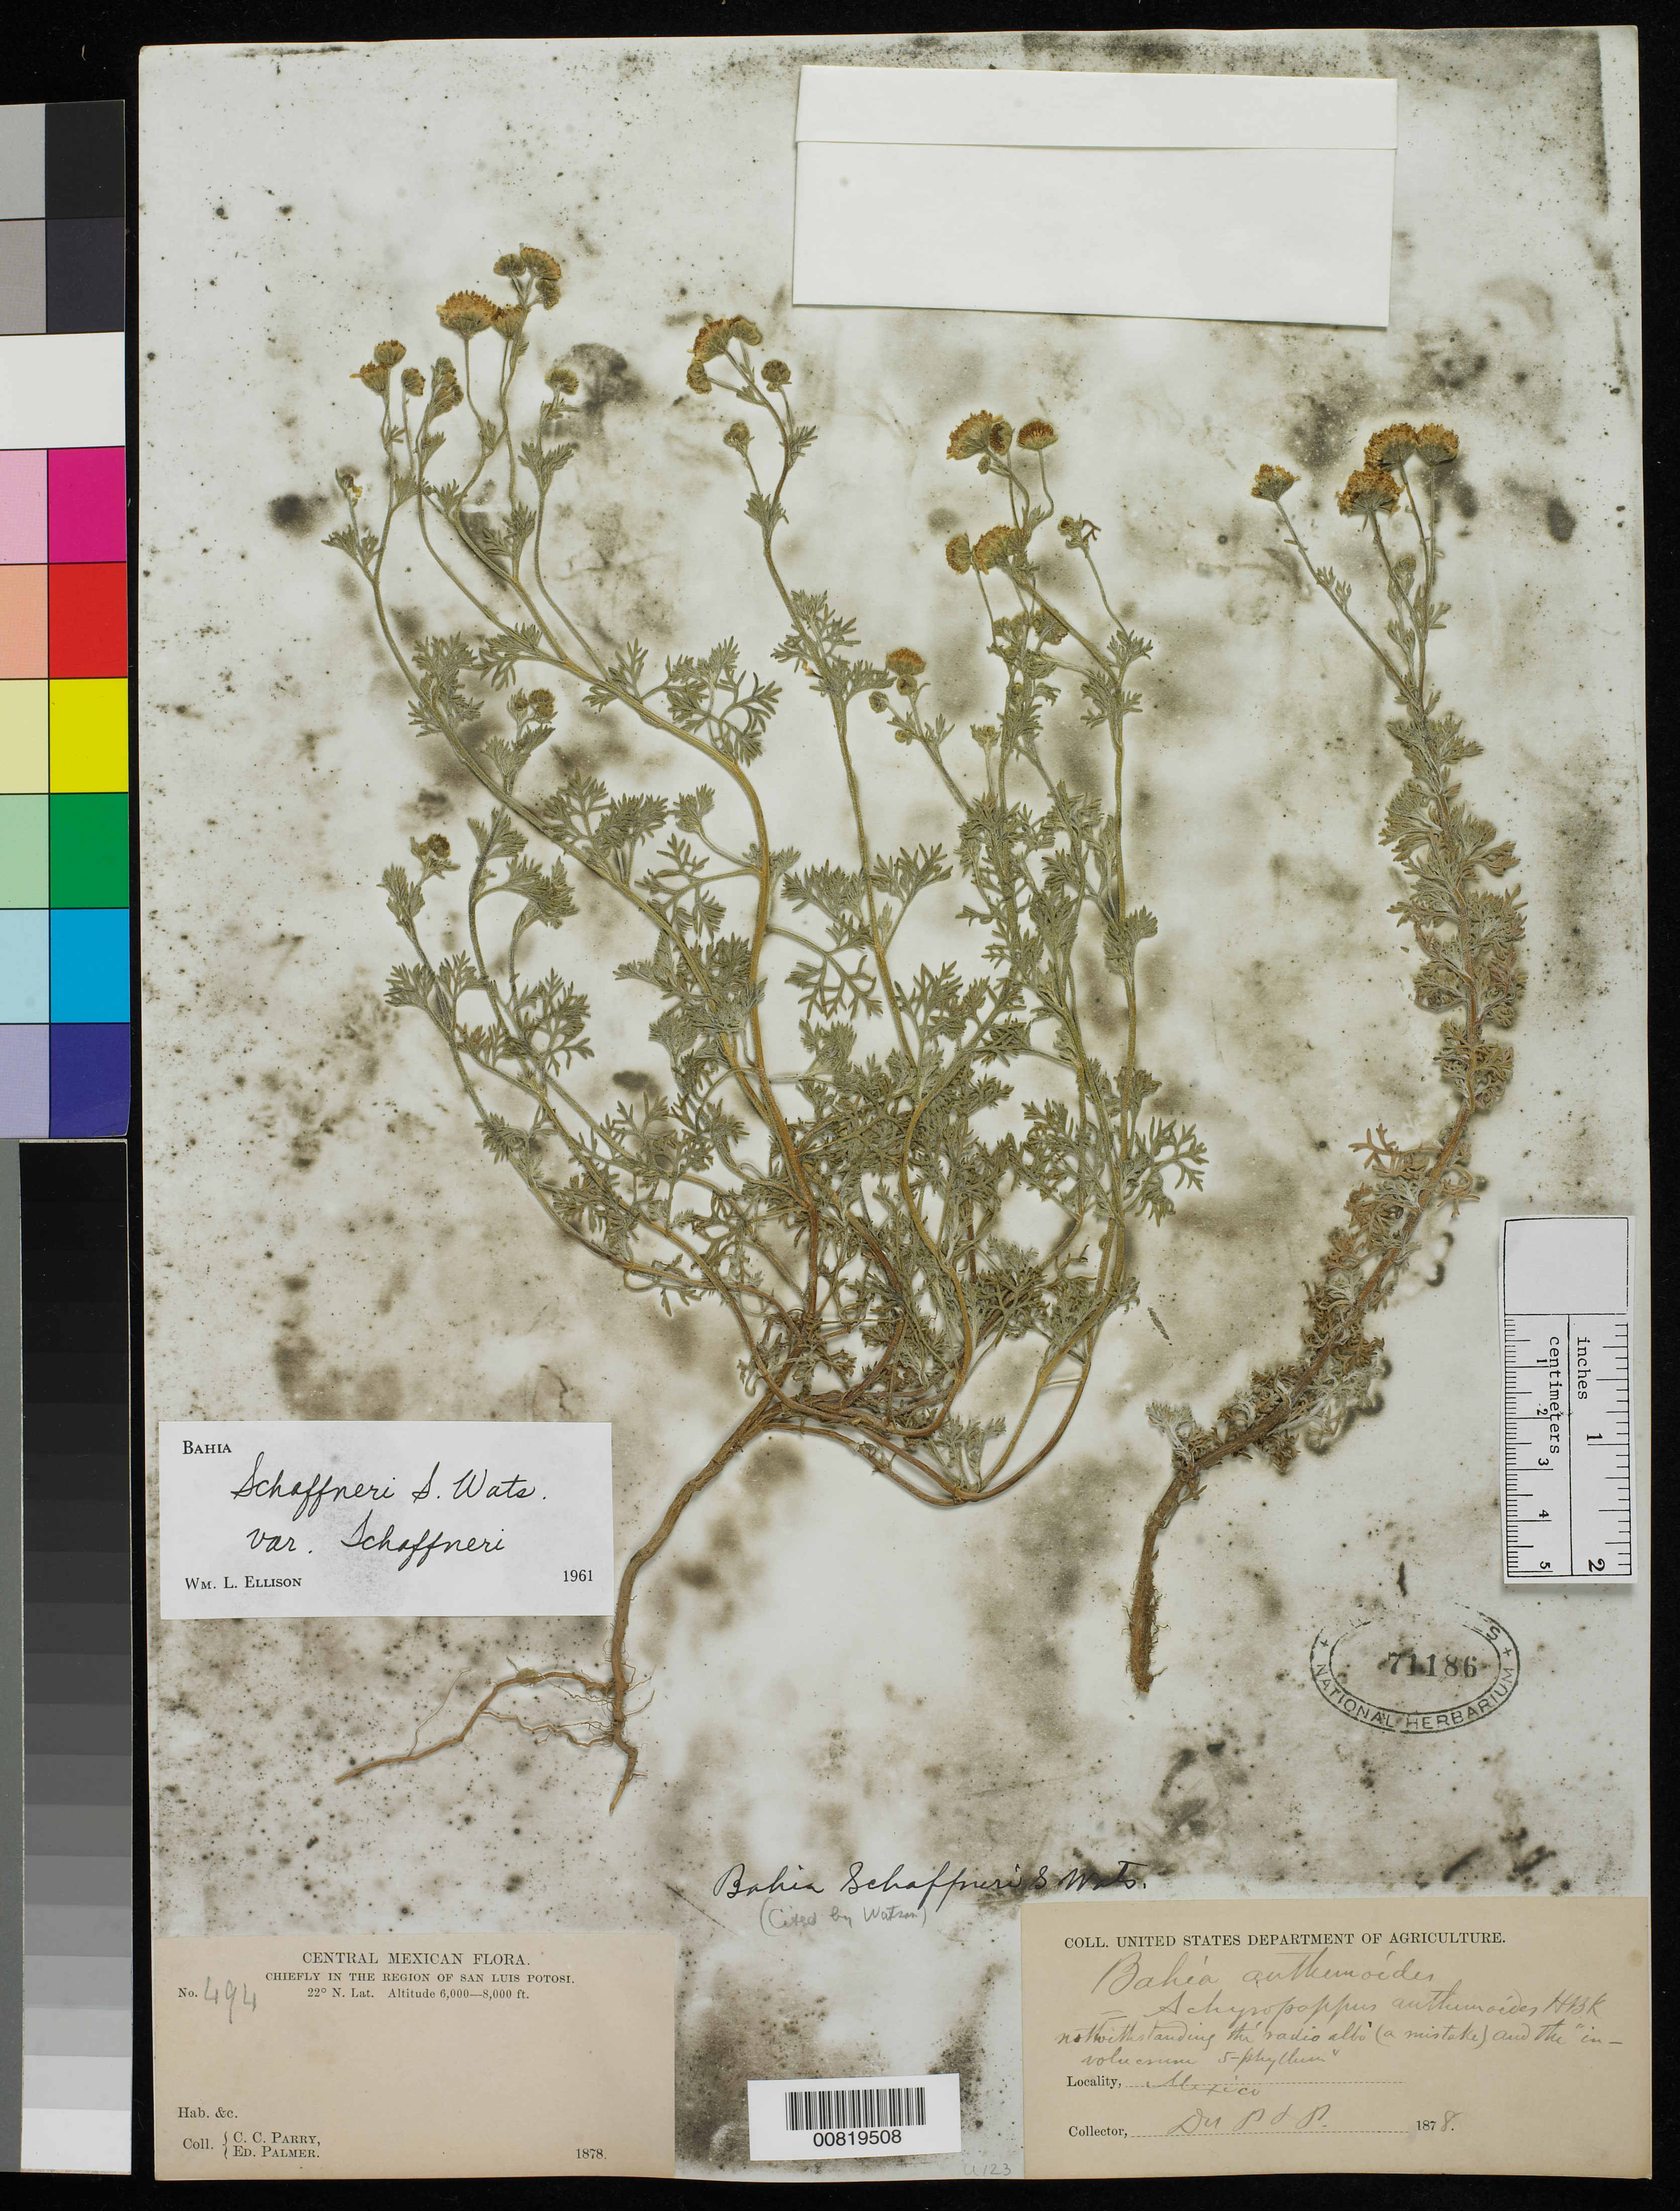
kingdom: Plantae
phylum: Tracheophyta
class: Magnoliopsida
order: Asterales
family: Asteraceae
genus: Bahia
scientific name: Bahia schaffneri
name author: S. Watson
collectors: C. C. Parry & E. Palmer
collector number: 494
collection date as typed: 1878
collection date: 1878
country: Mexico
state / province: San Luis Potosí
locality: Chiefly in the region of San Luis Potosí.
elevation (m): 1829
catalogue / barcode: US 71186